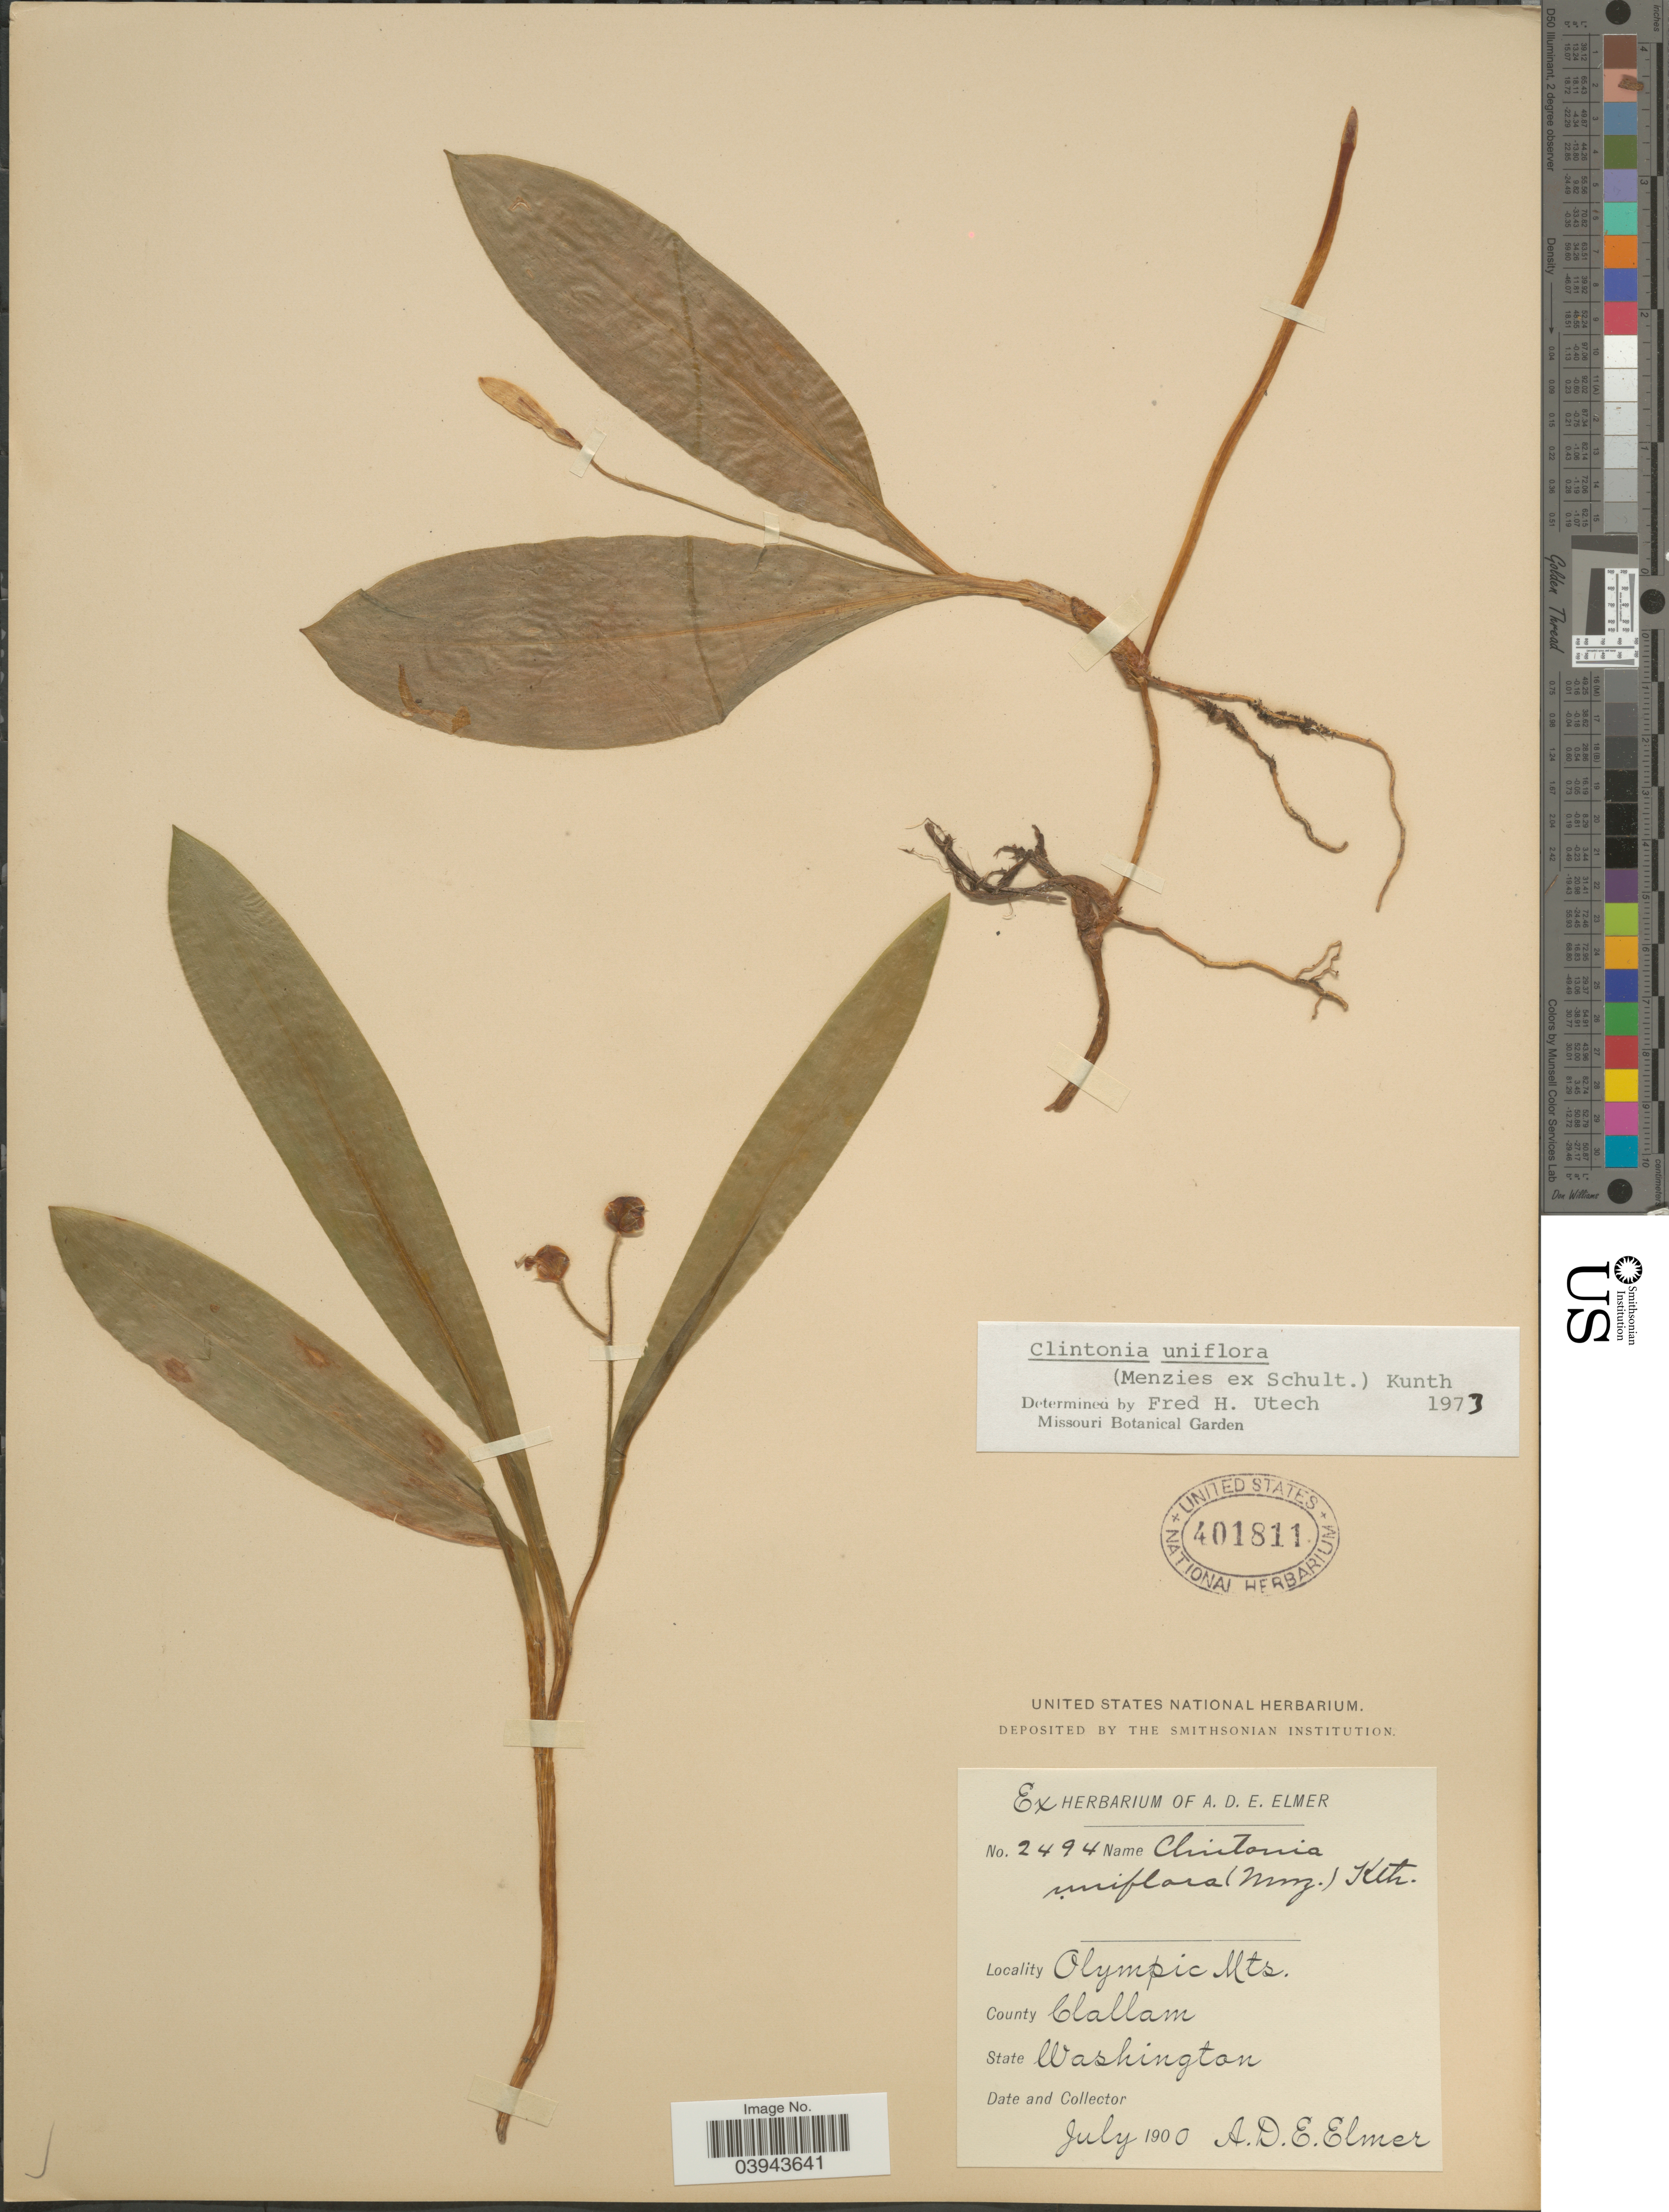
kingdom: Plantae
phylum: Tracheophyta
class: Liliopsida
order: Liliales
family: Liliaceae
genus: Clintonia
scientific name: Clintonia uniflora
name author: Kunth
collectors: A. D. E. Elmer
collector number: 2494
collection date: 1900-07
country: United States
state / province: Washington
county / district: Clallam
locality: Olympic Mts. County Clallam.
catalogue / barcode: US 401811